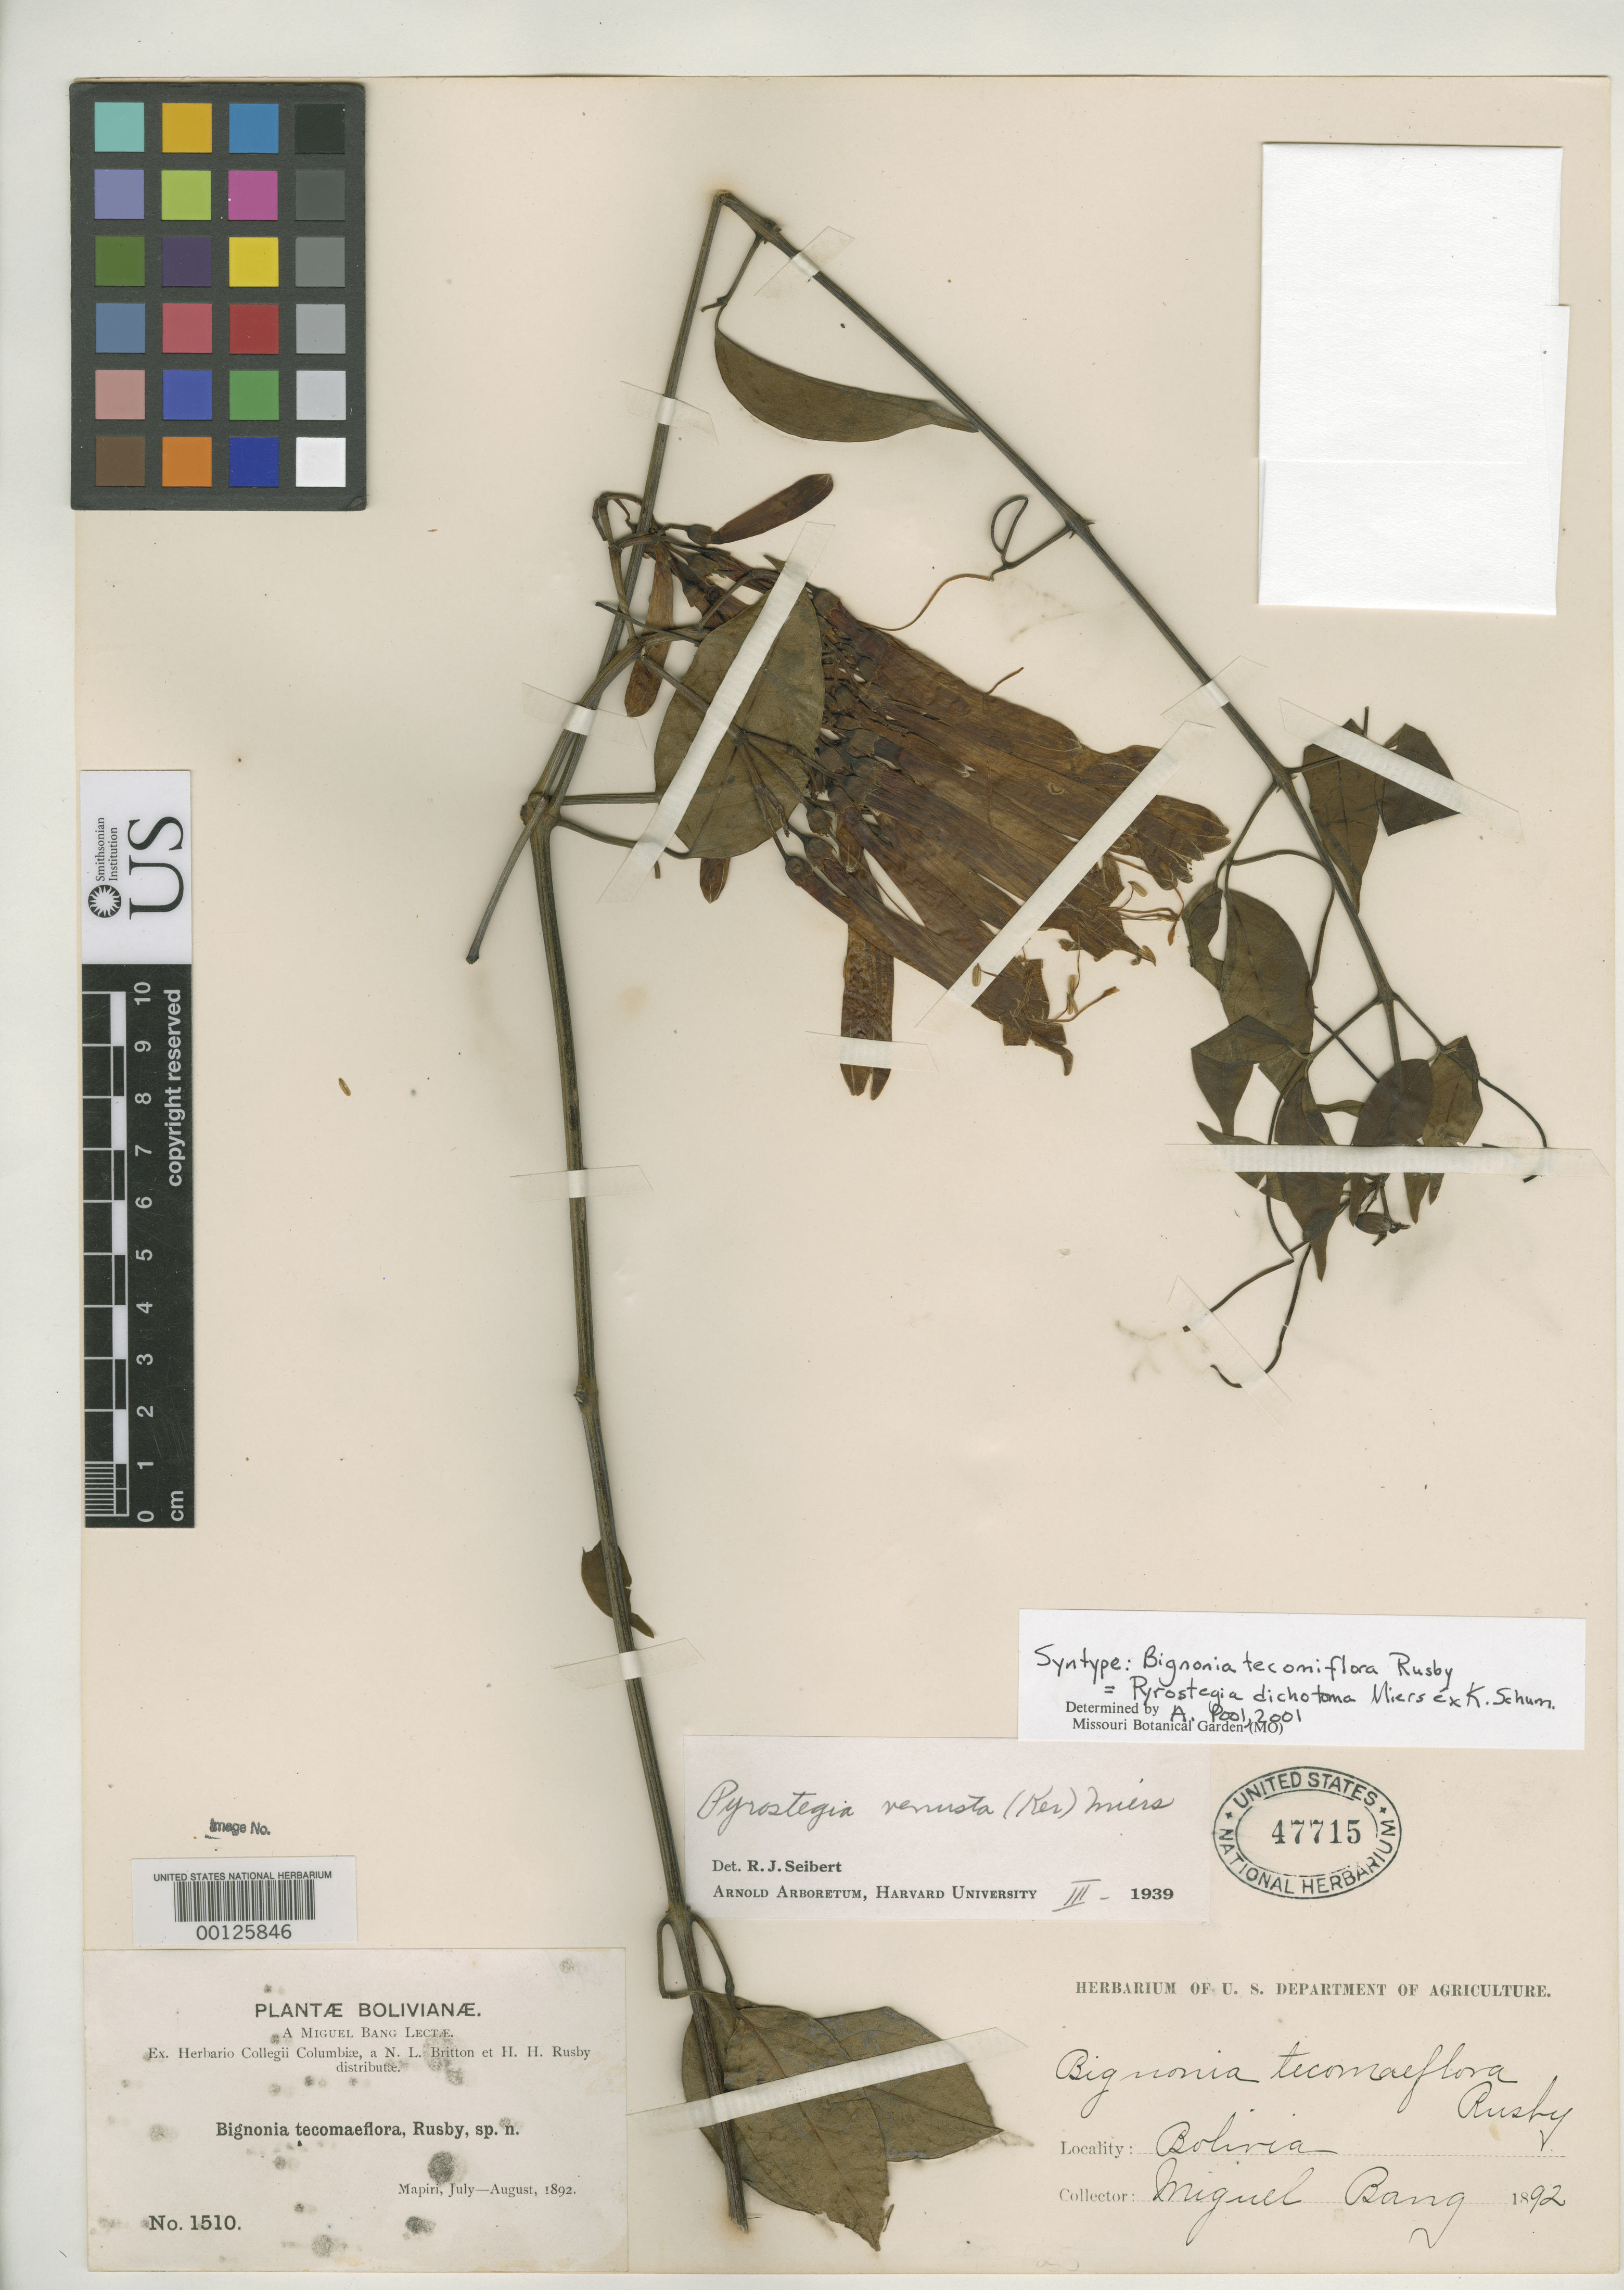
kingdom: Plantae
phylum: Tracheophyta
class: Magnoliopsida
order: Lamiales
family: Bignoniaceae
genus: Bignonia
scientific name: Bignonia tecomiflora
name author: Rusby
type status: Isolectotype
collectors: M. Bang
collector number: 1510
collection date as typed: Jul 1892 to -- Aug 1892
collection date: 1892-07/1892-08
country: Bolivia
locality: Mapiri.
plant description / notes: Specific epithet published as "tecomaeflora".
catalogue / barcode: US 47715